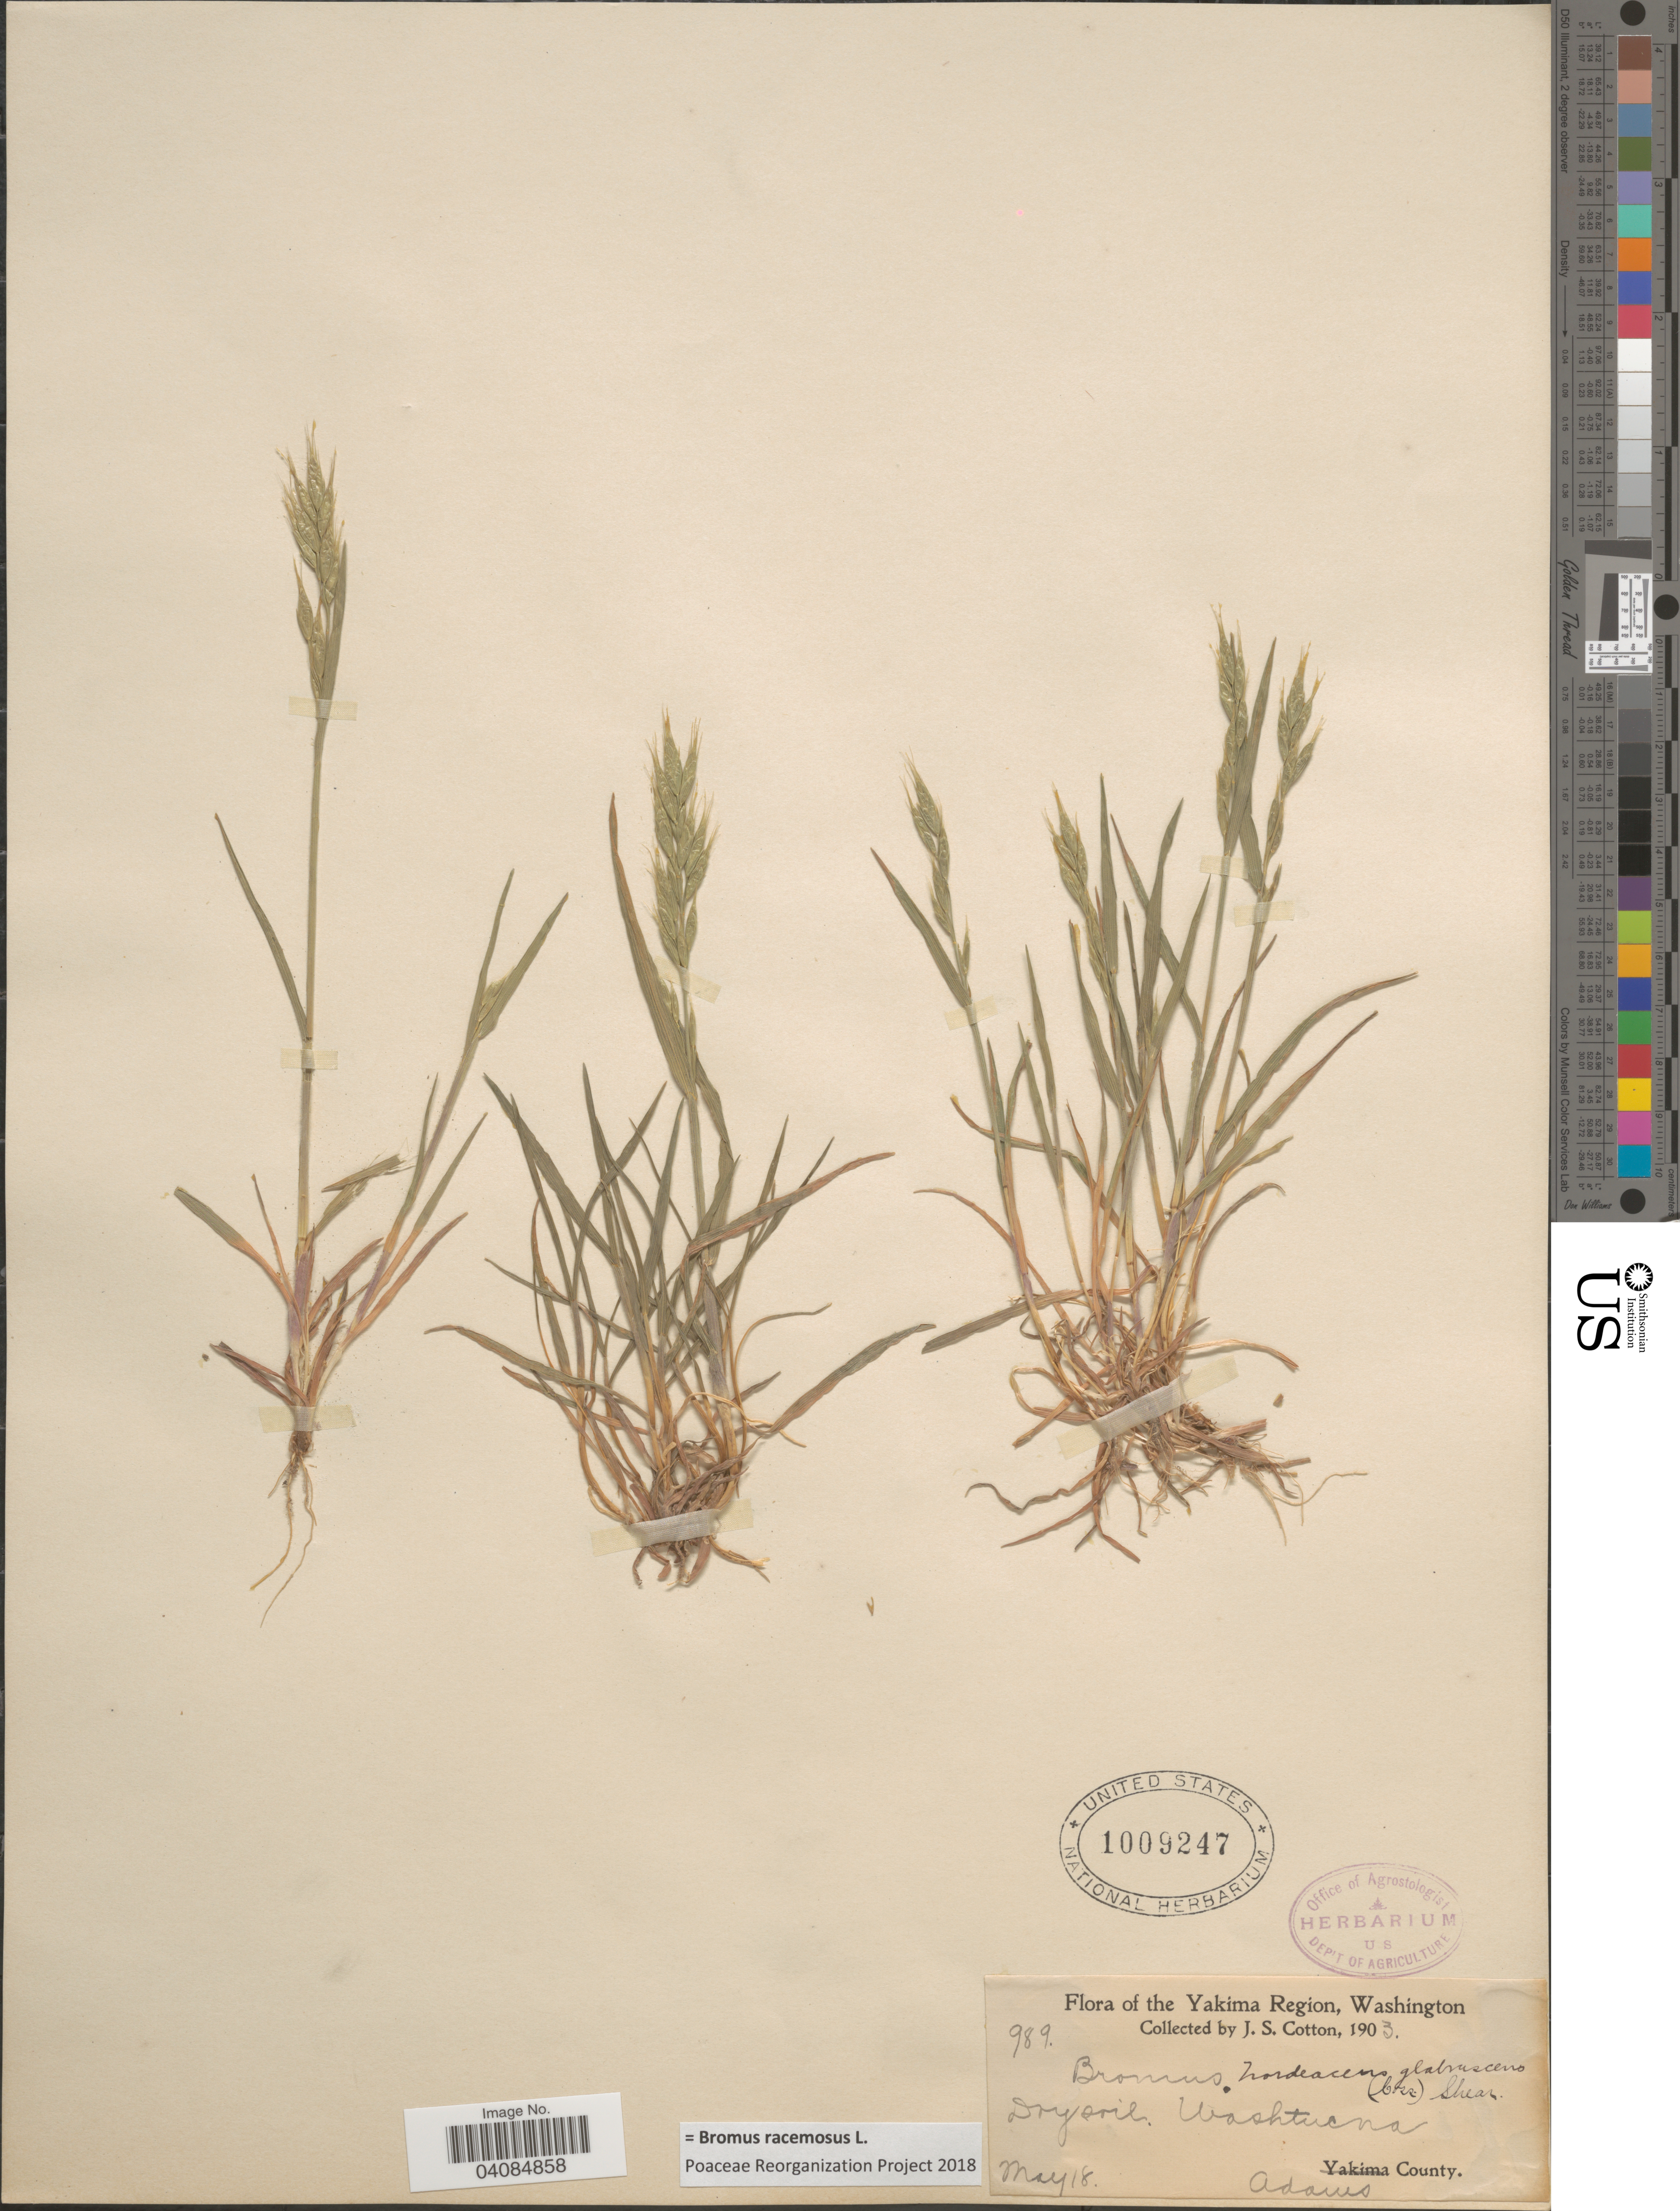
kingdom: Plantae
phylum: Tracheophyta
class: Liliopsida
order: Poales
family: Poaceae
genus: Bromus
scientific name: Bromus racemosus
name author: L.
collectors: J. S. Cotton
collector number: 989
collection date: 1903-05-18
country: United States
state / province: Washington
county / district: Adams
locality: Yakima Region. Dry soil. Washtucna. Adams County.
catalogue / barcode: US 1009247